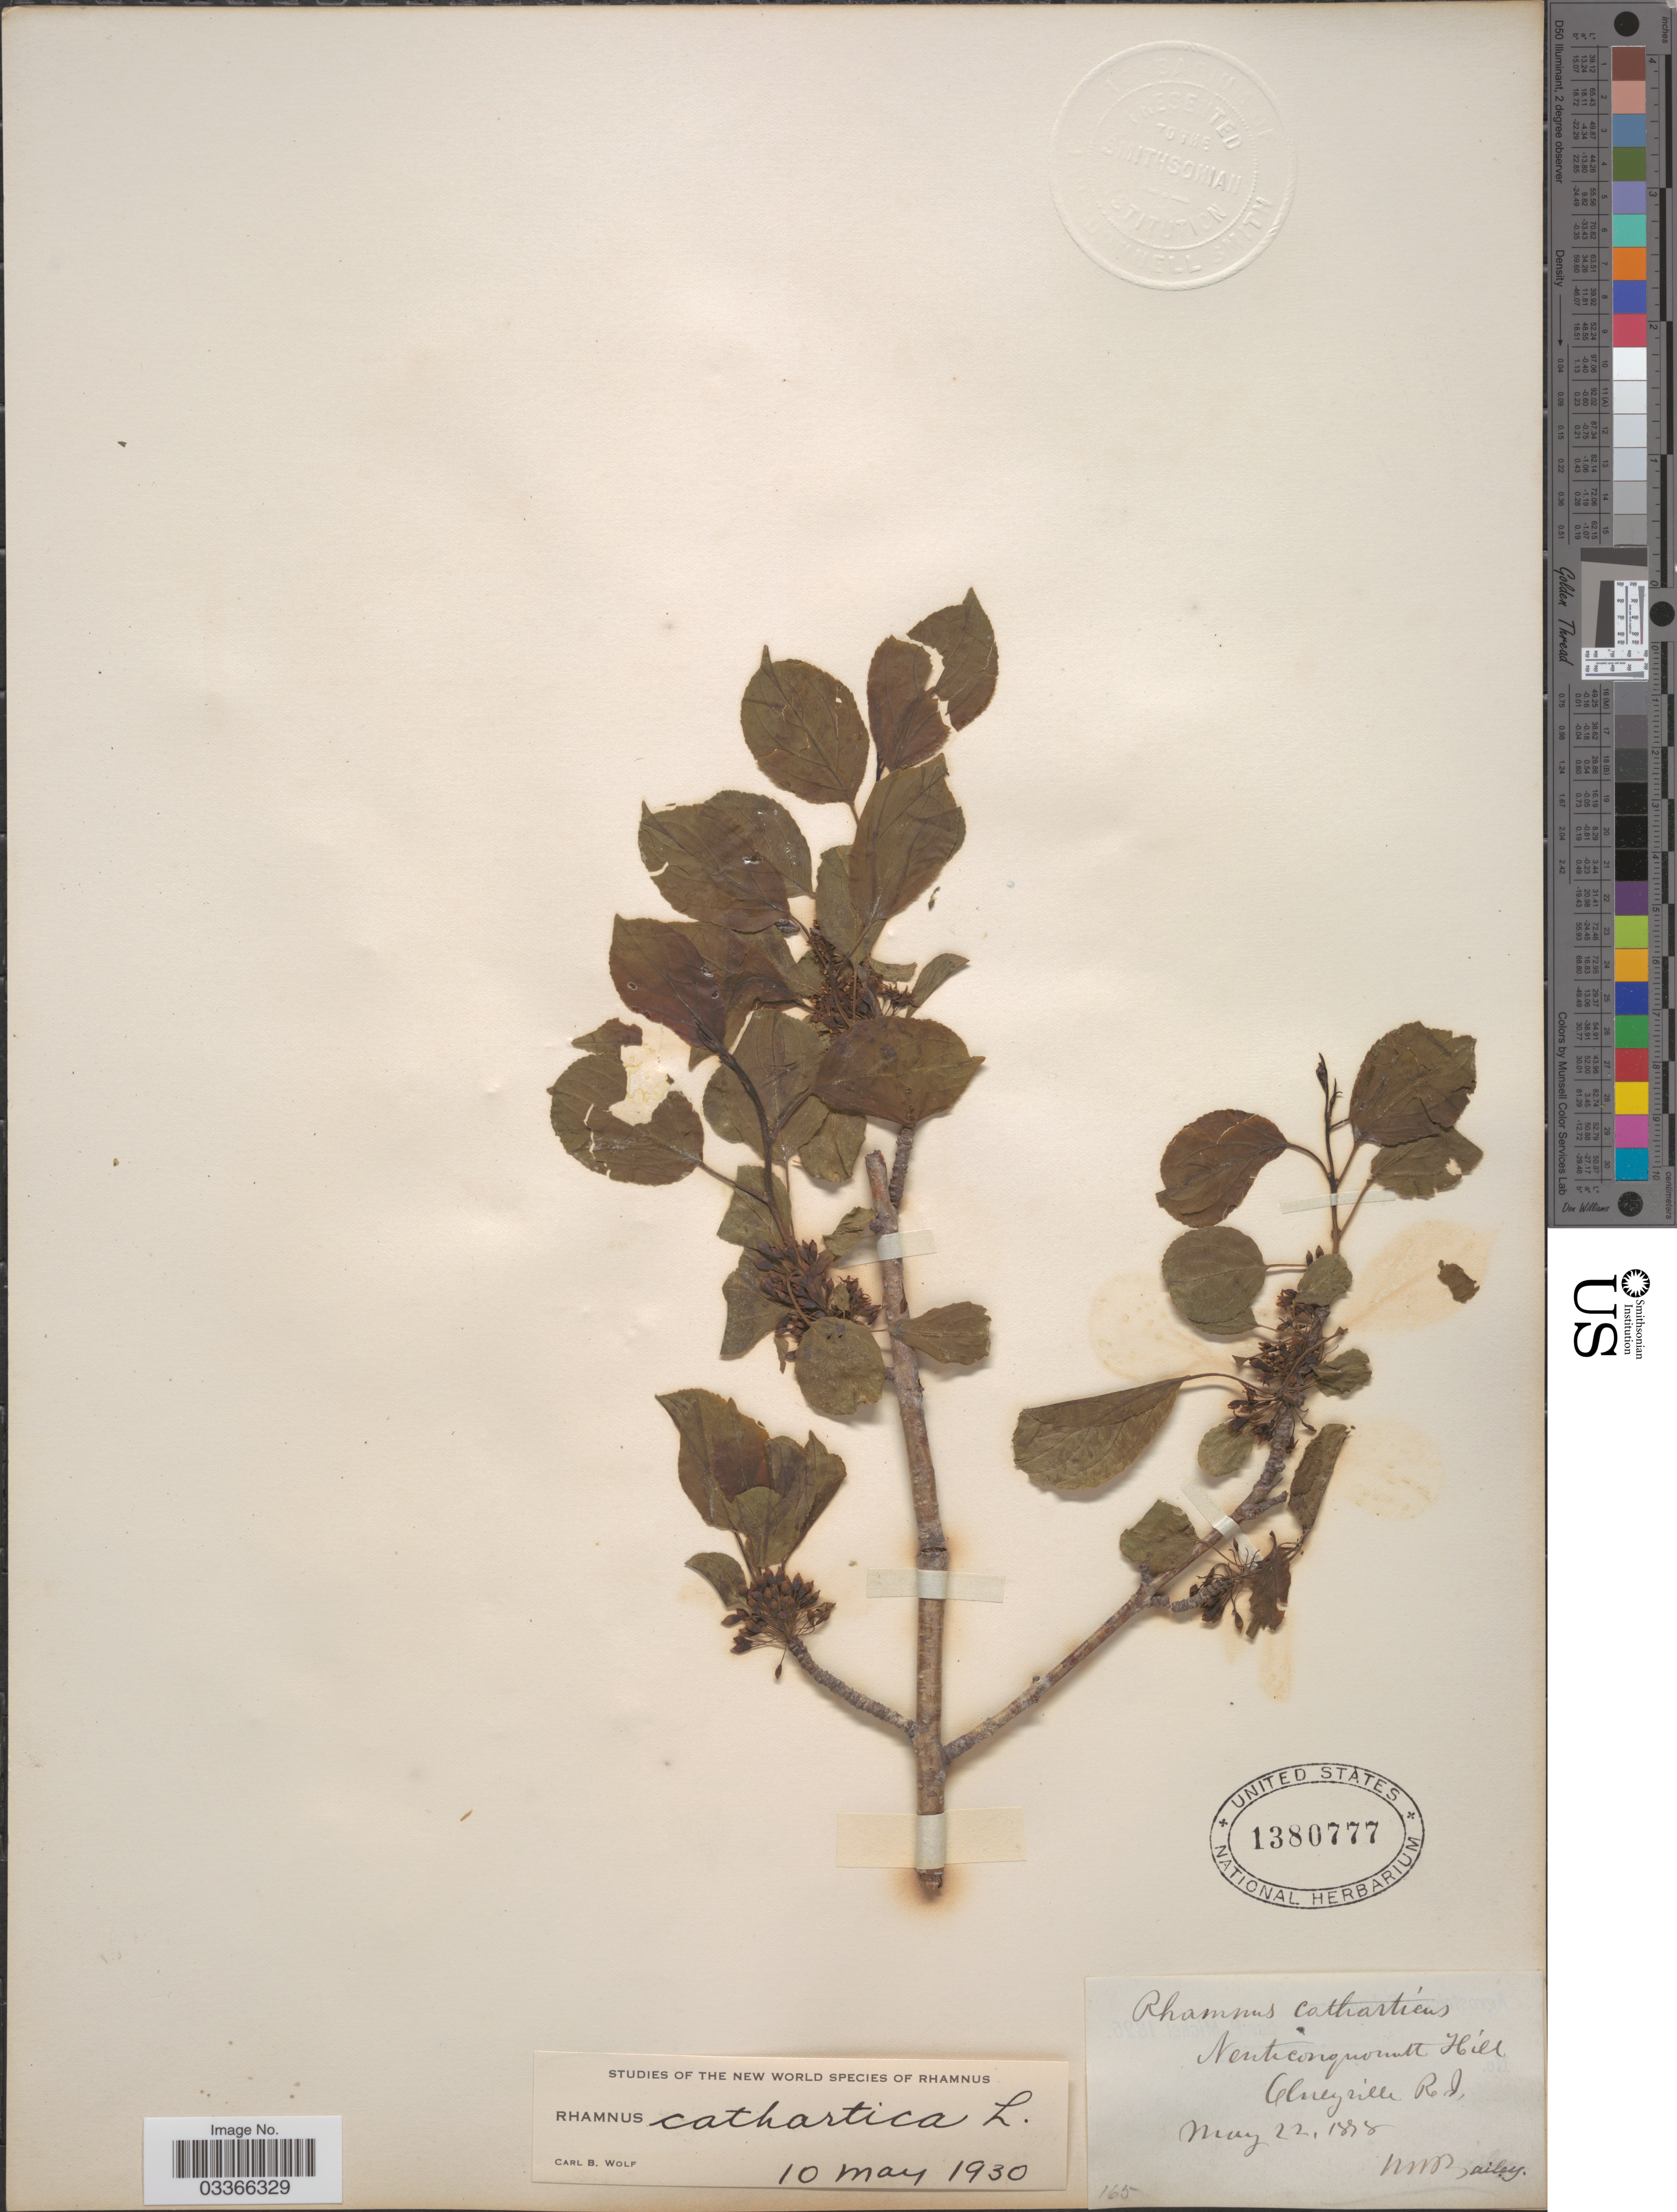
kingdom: Plantae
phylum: Tracheophyta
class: Magnoliopsida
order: Rosales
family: Rhamnaceae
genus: Rhamnus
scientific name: Rhamnus cathartica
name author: L.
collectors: W. W. Bailey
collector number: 165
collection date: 1888-05-22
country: United States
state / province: Rhode Island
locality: Neutaconkanut Hilll. Olneyville.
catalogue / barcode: US 1380777